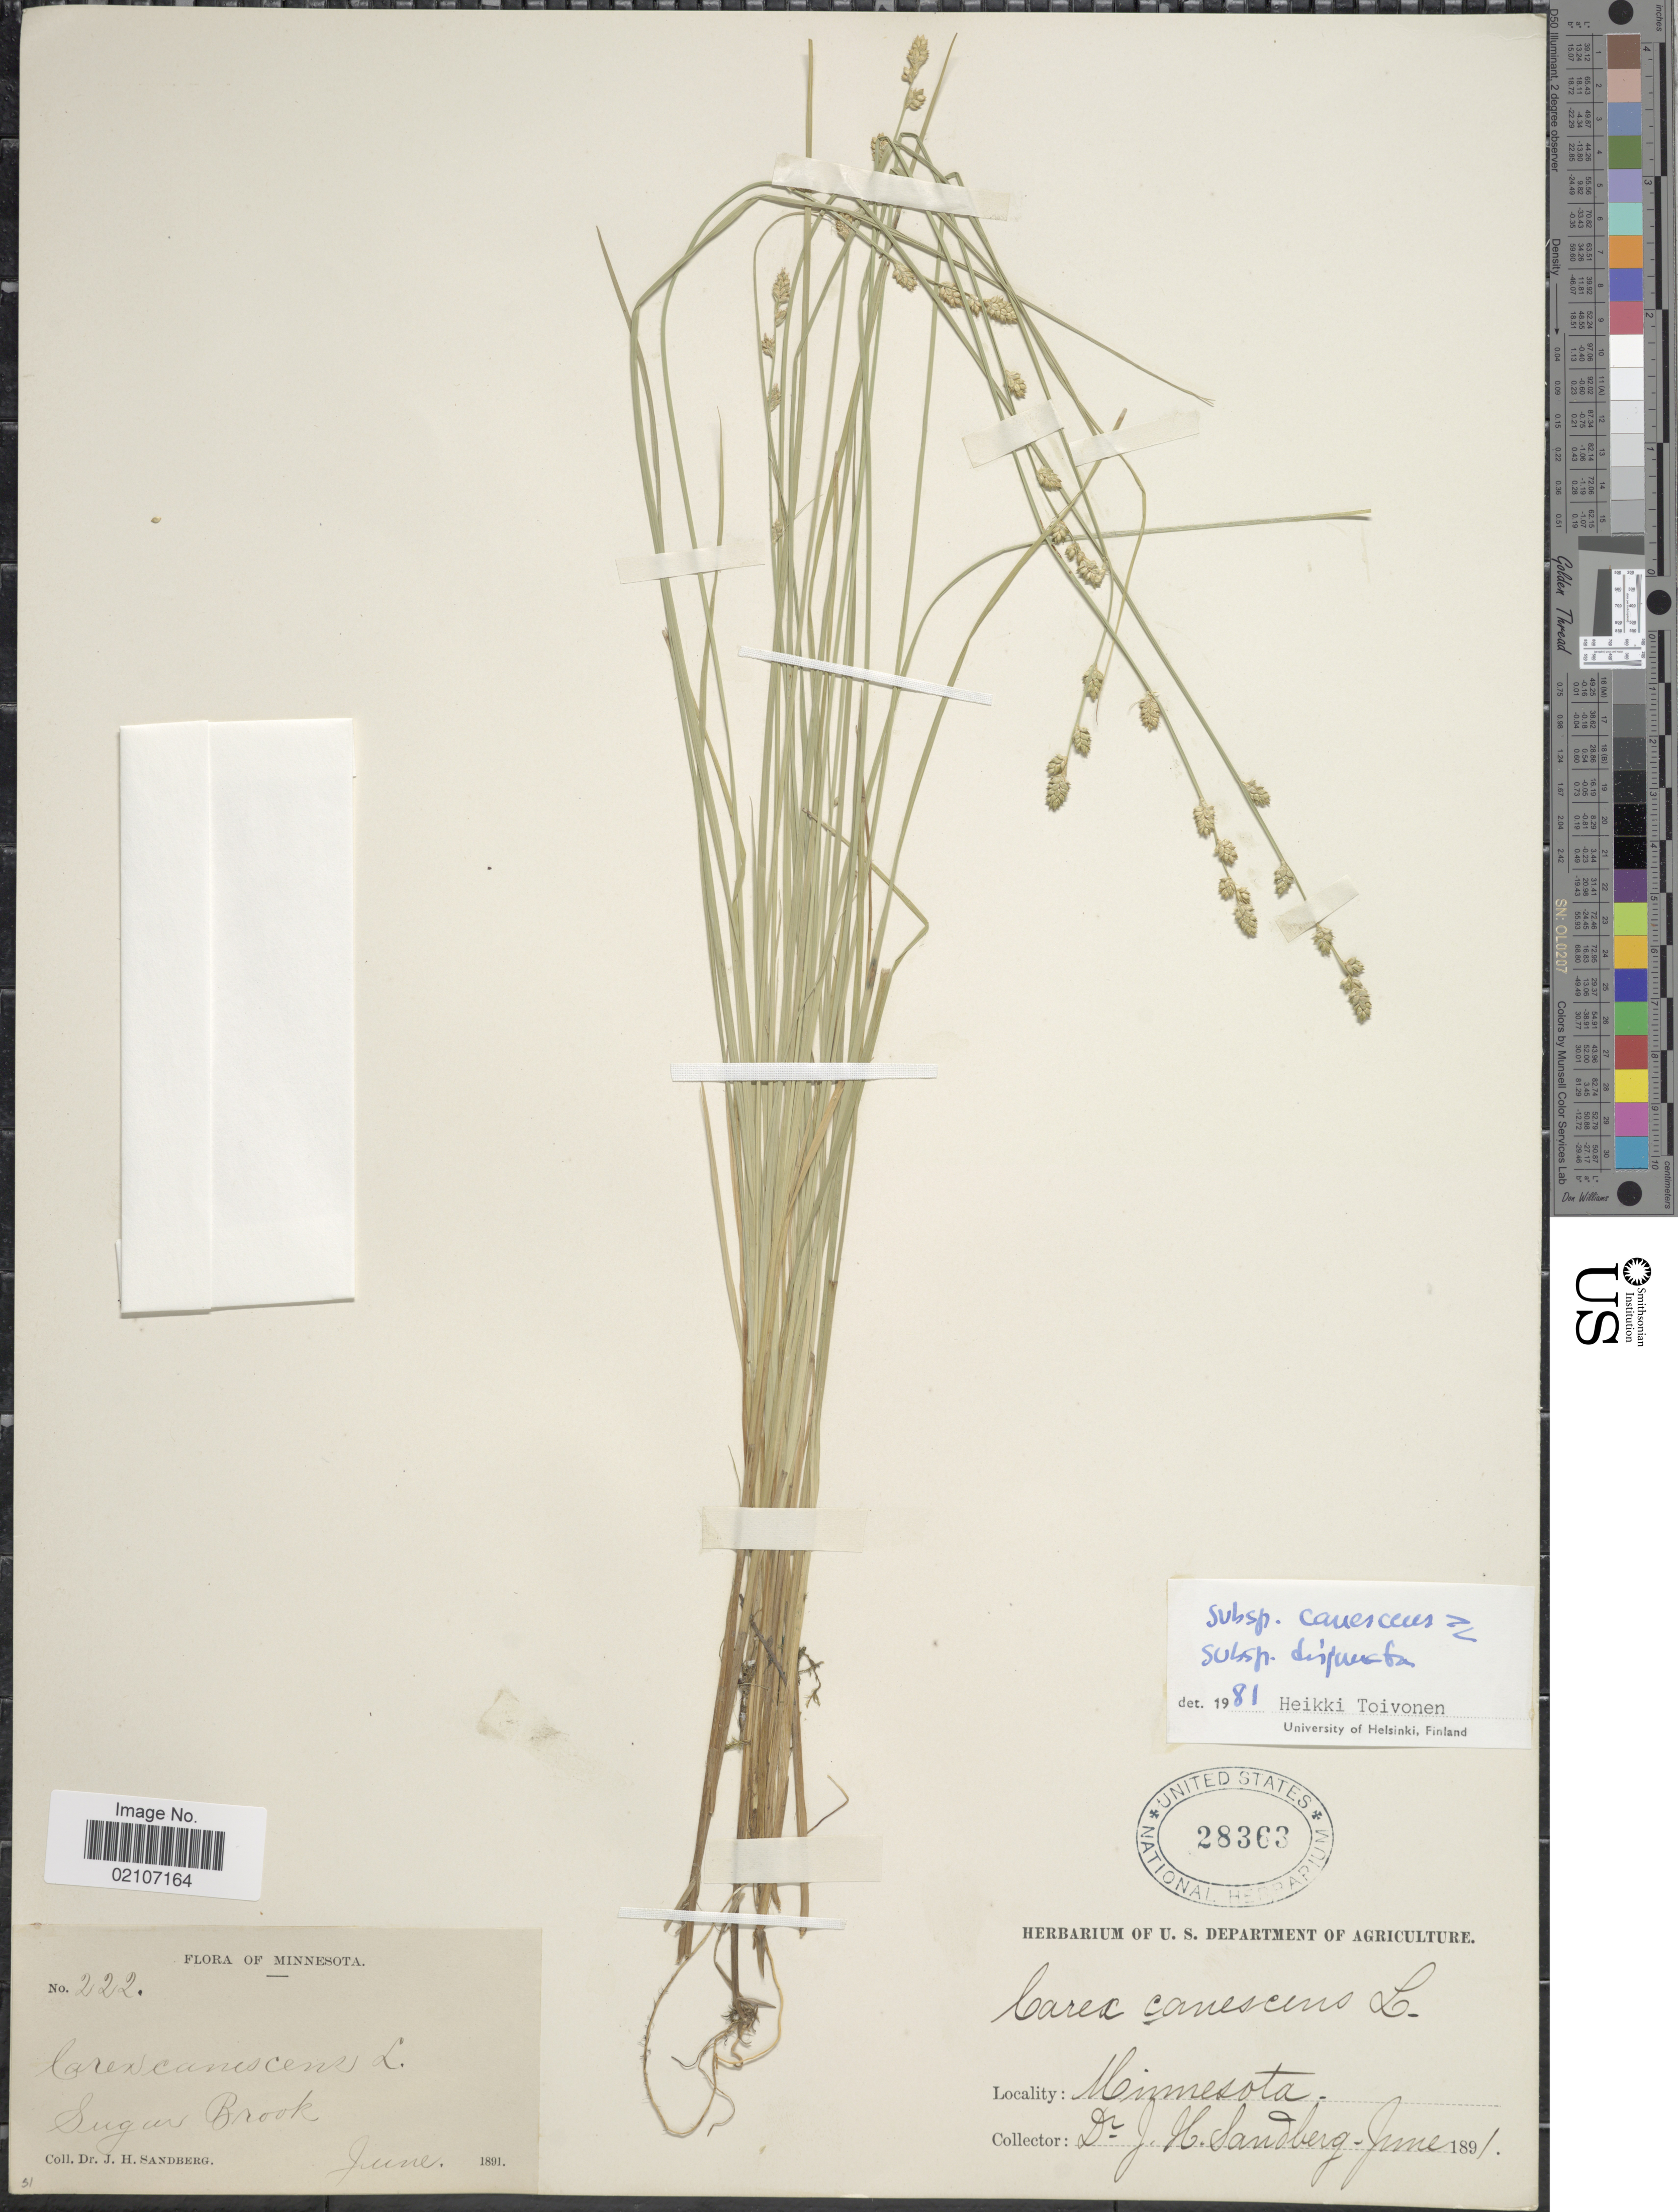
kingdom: Plantae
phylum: Tracheophyta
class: Liliopsida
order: Poales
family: Cyperaceae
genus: Carex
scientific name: Carex canescens var. disjuncta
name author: Fernald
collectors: J. H. Sandberg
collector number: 222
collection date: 1891-06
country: United States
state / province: Minnesota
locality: Sugar Brook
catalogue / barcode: US 28363